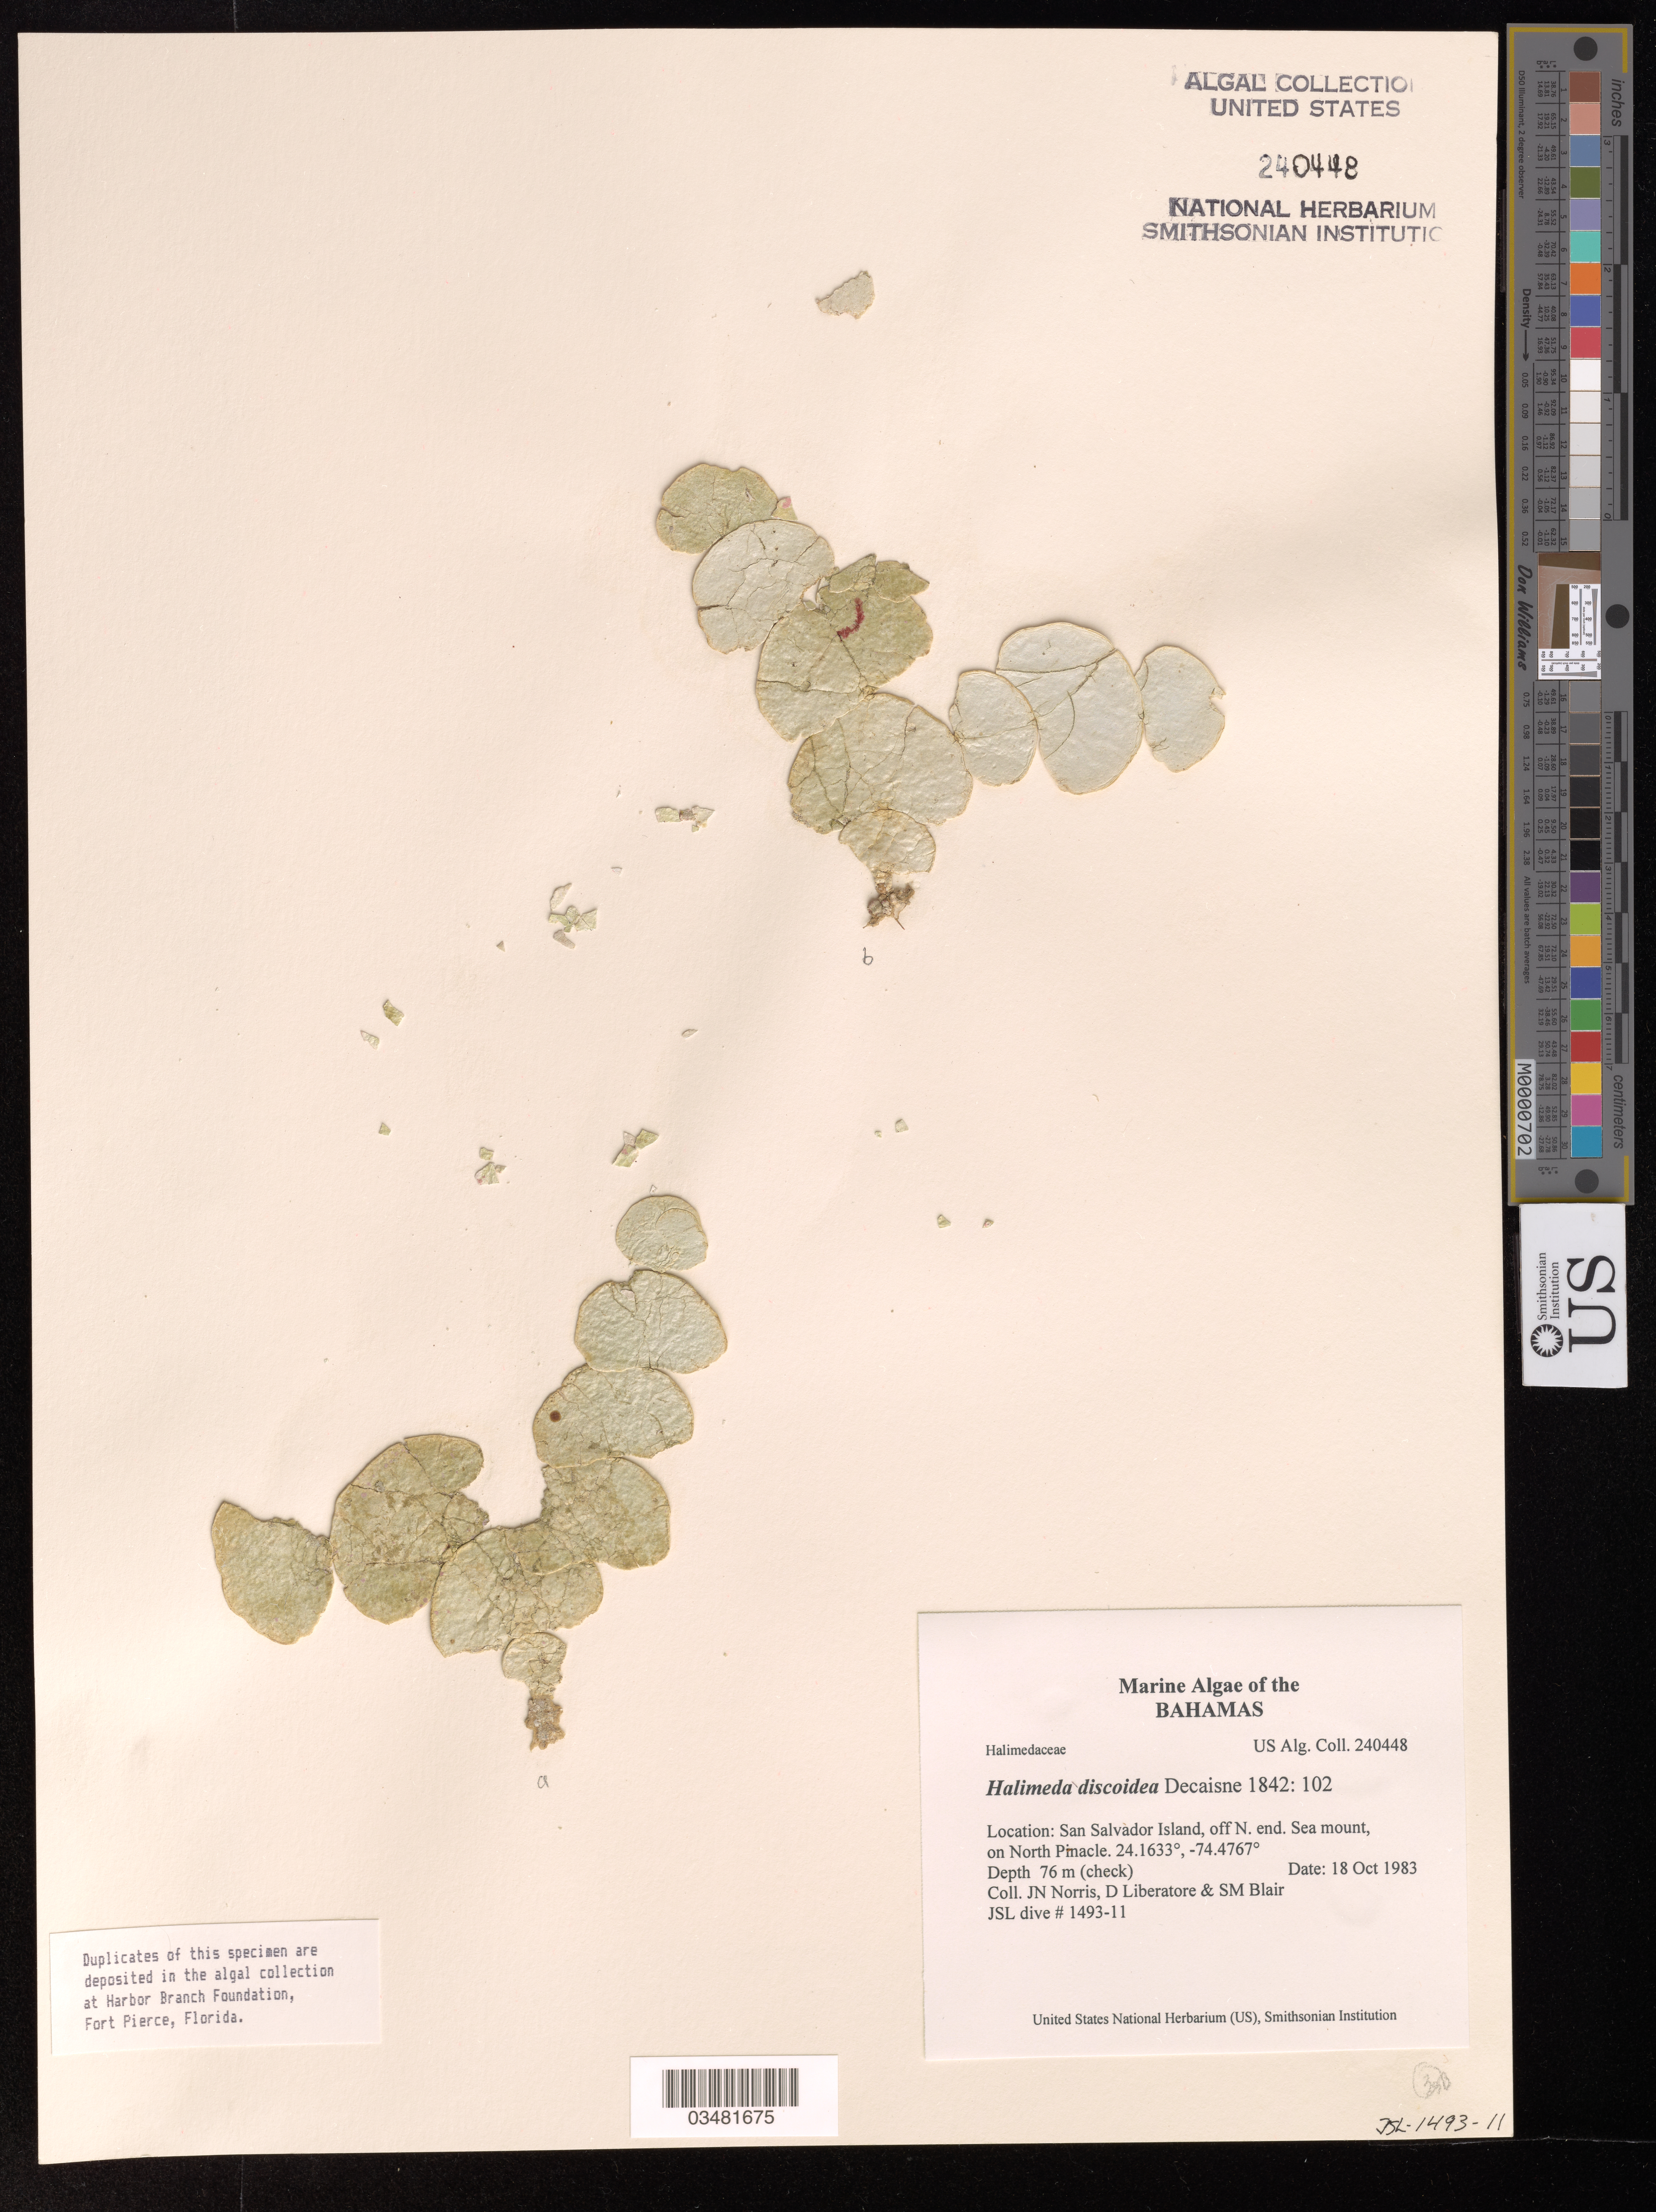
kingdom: Plantae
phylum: Chlorophyta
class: Ulvophyceae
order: Bryopsidales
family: Halimedaceae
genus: Halimeda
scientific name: Halimeda discoidea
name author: Decne.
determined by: Abbott, Isabella A.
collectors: J. N. Norris, D. Liberatore & S. M. Blair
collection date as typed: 18 Oct 1983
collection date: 1983-10-18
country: Bahamas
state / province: San Salvador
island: San Salvador Island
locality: Sea mount, North Pinacle, off north end of San Salvador Island.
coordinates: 24º9.8'N, 74º28.6'W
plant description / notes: JSL Dive #1493-11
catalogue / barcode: US 240448